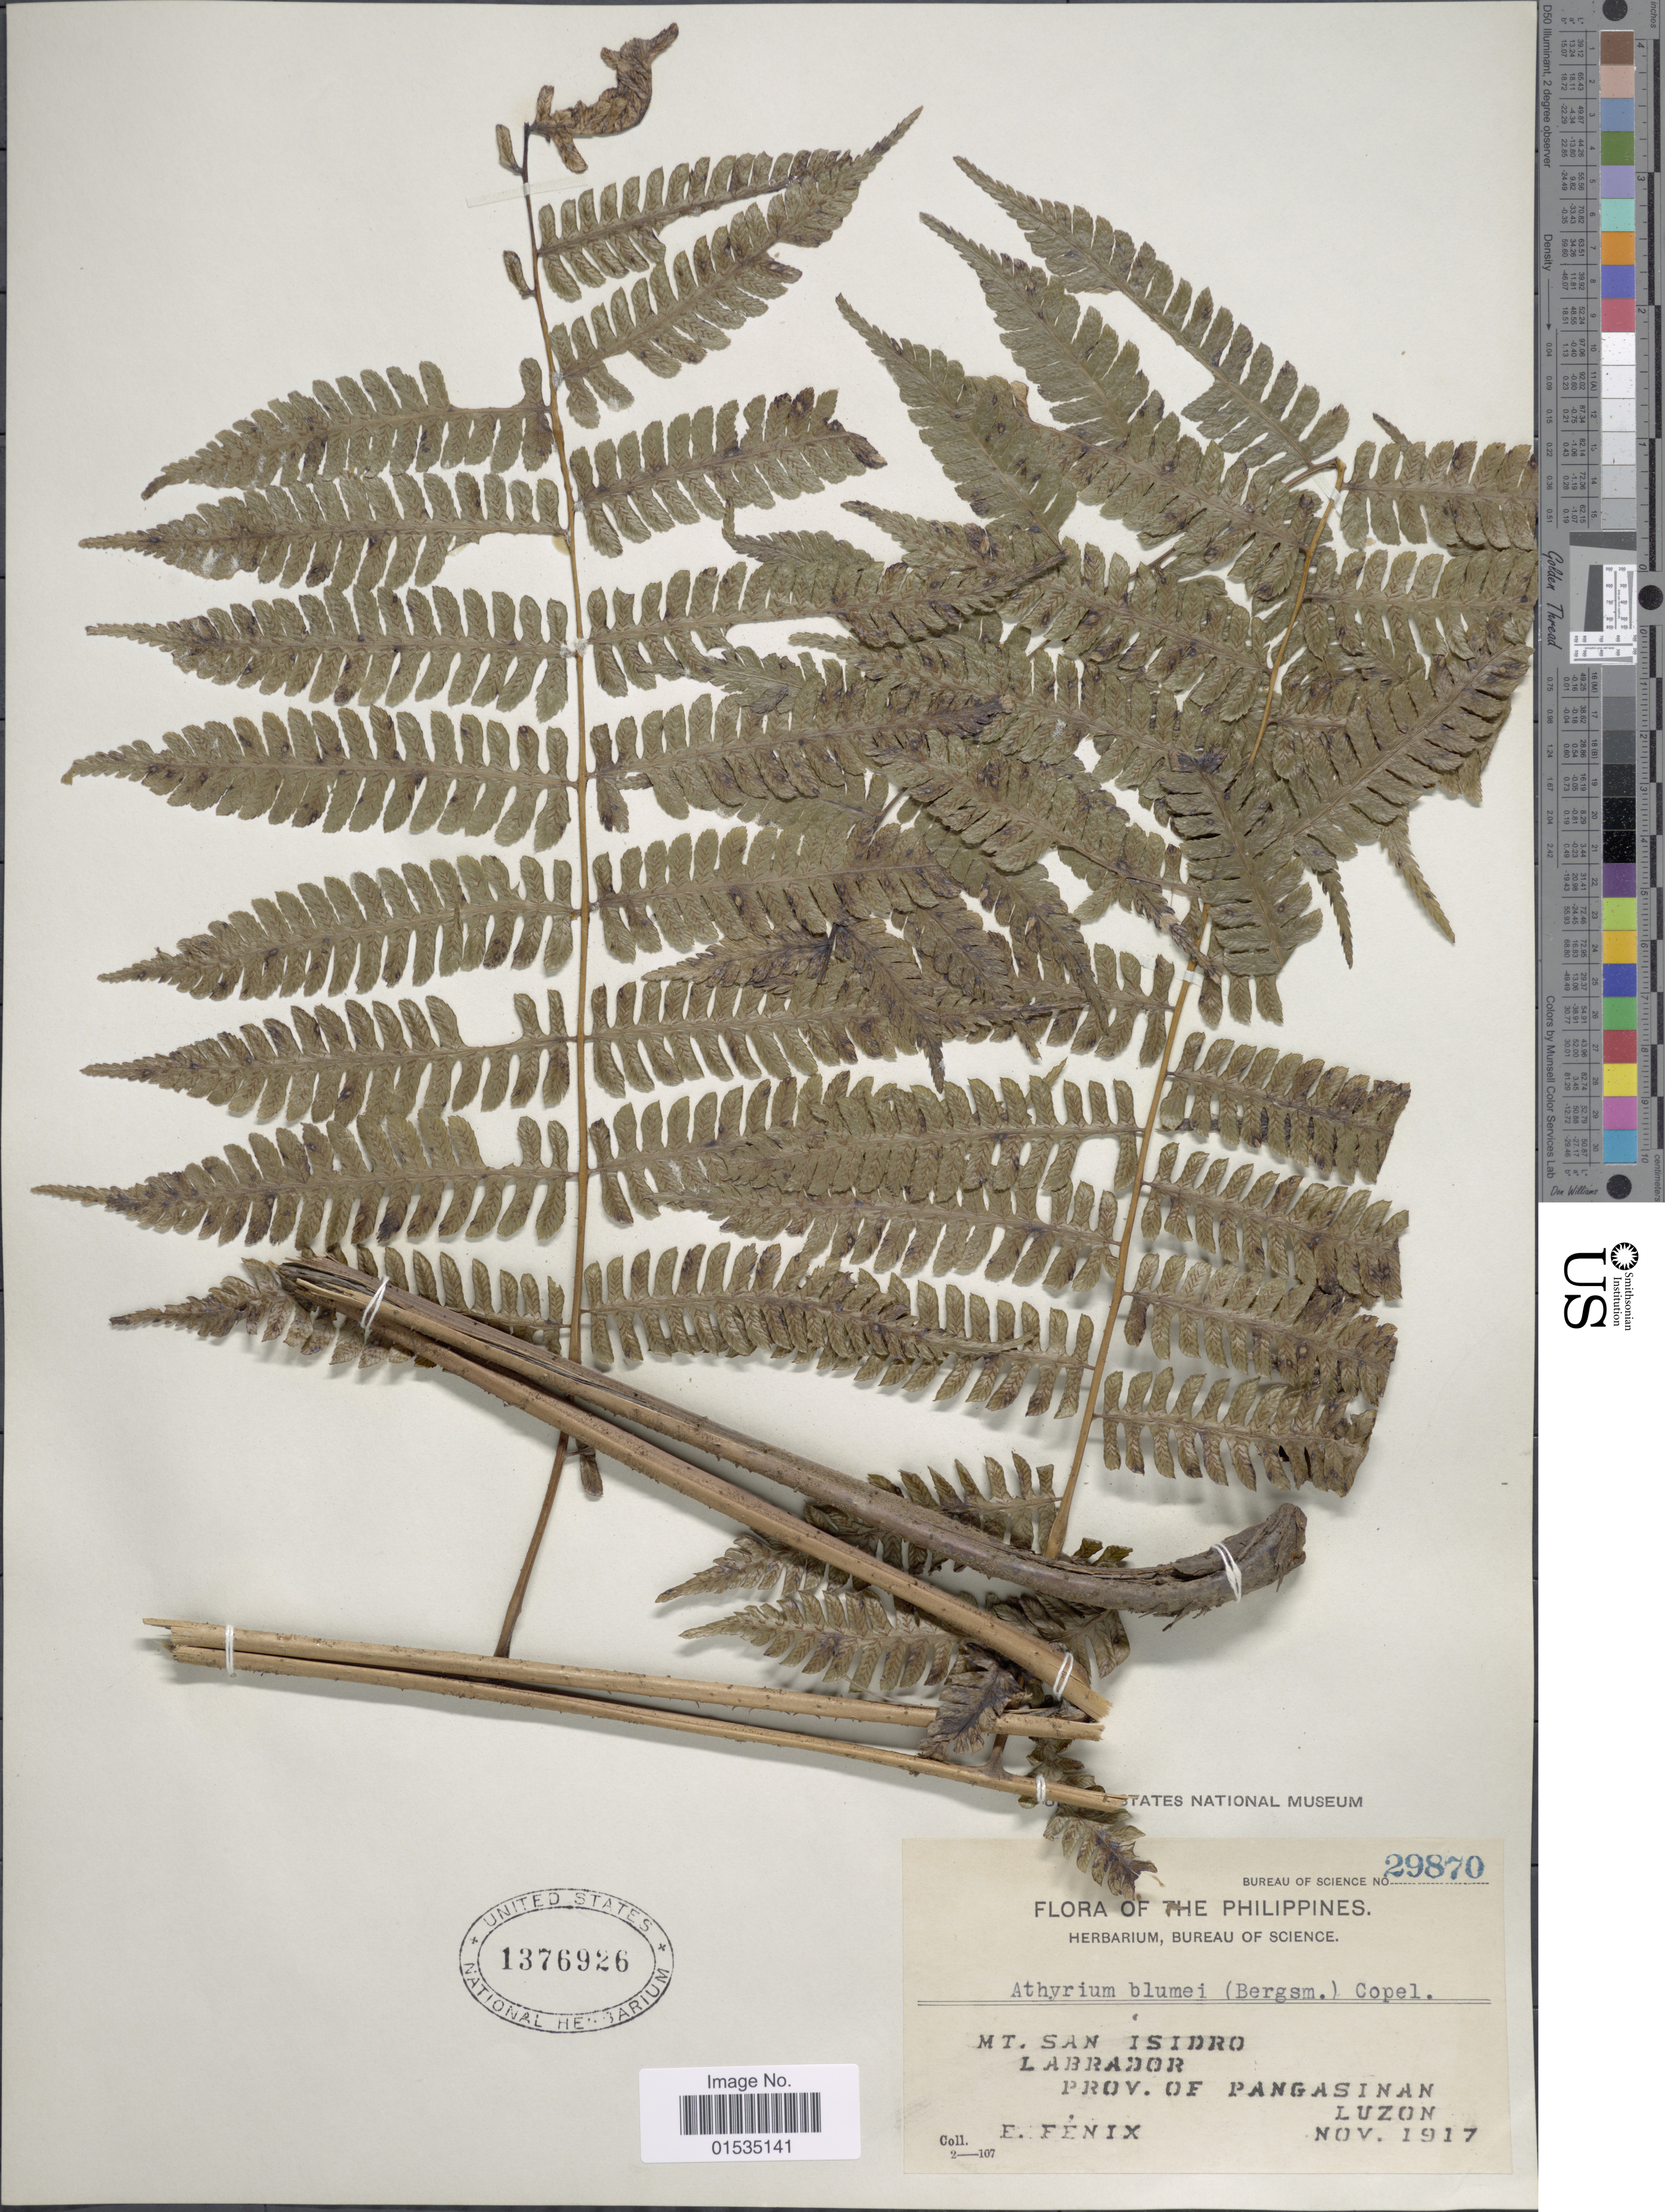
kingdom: Plantae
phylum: Tracheophyta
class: Polypodiopsida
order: Polypodiales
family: Athyriaceae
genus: Diplazium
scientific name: Diplazium polypodioides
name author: Blume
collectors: E. Fenix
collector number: Bureau of Science 29870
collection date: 1917-11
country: Philippines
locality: Mt. San Isidro, Labrador, Prov. of Pangasinan, Luzon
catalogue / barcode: US 1376926